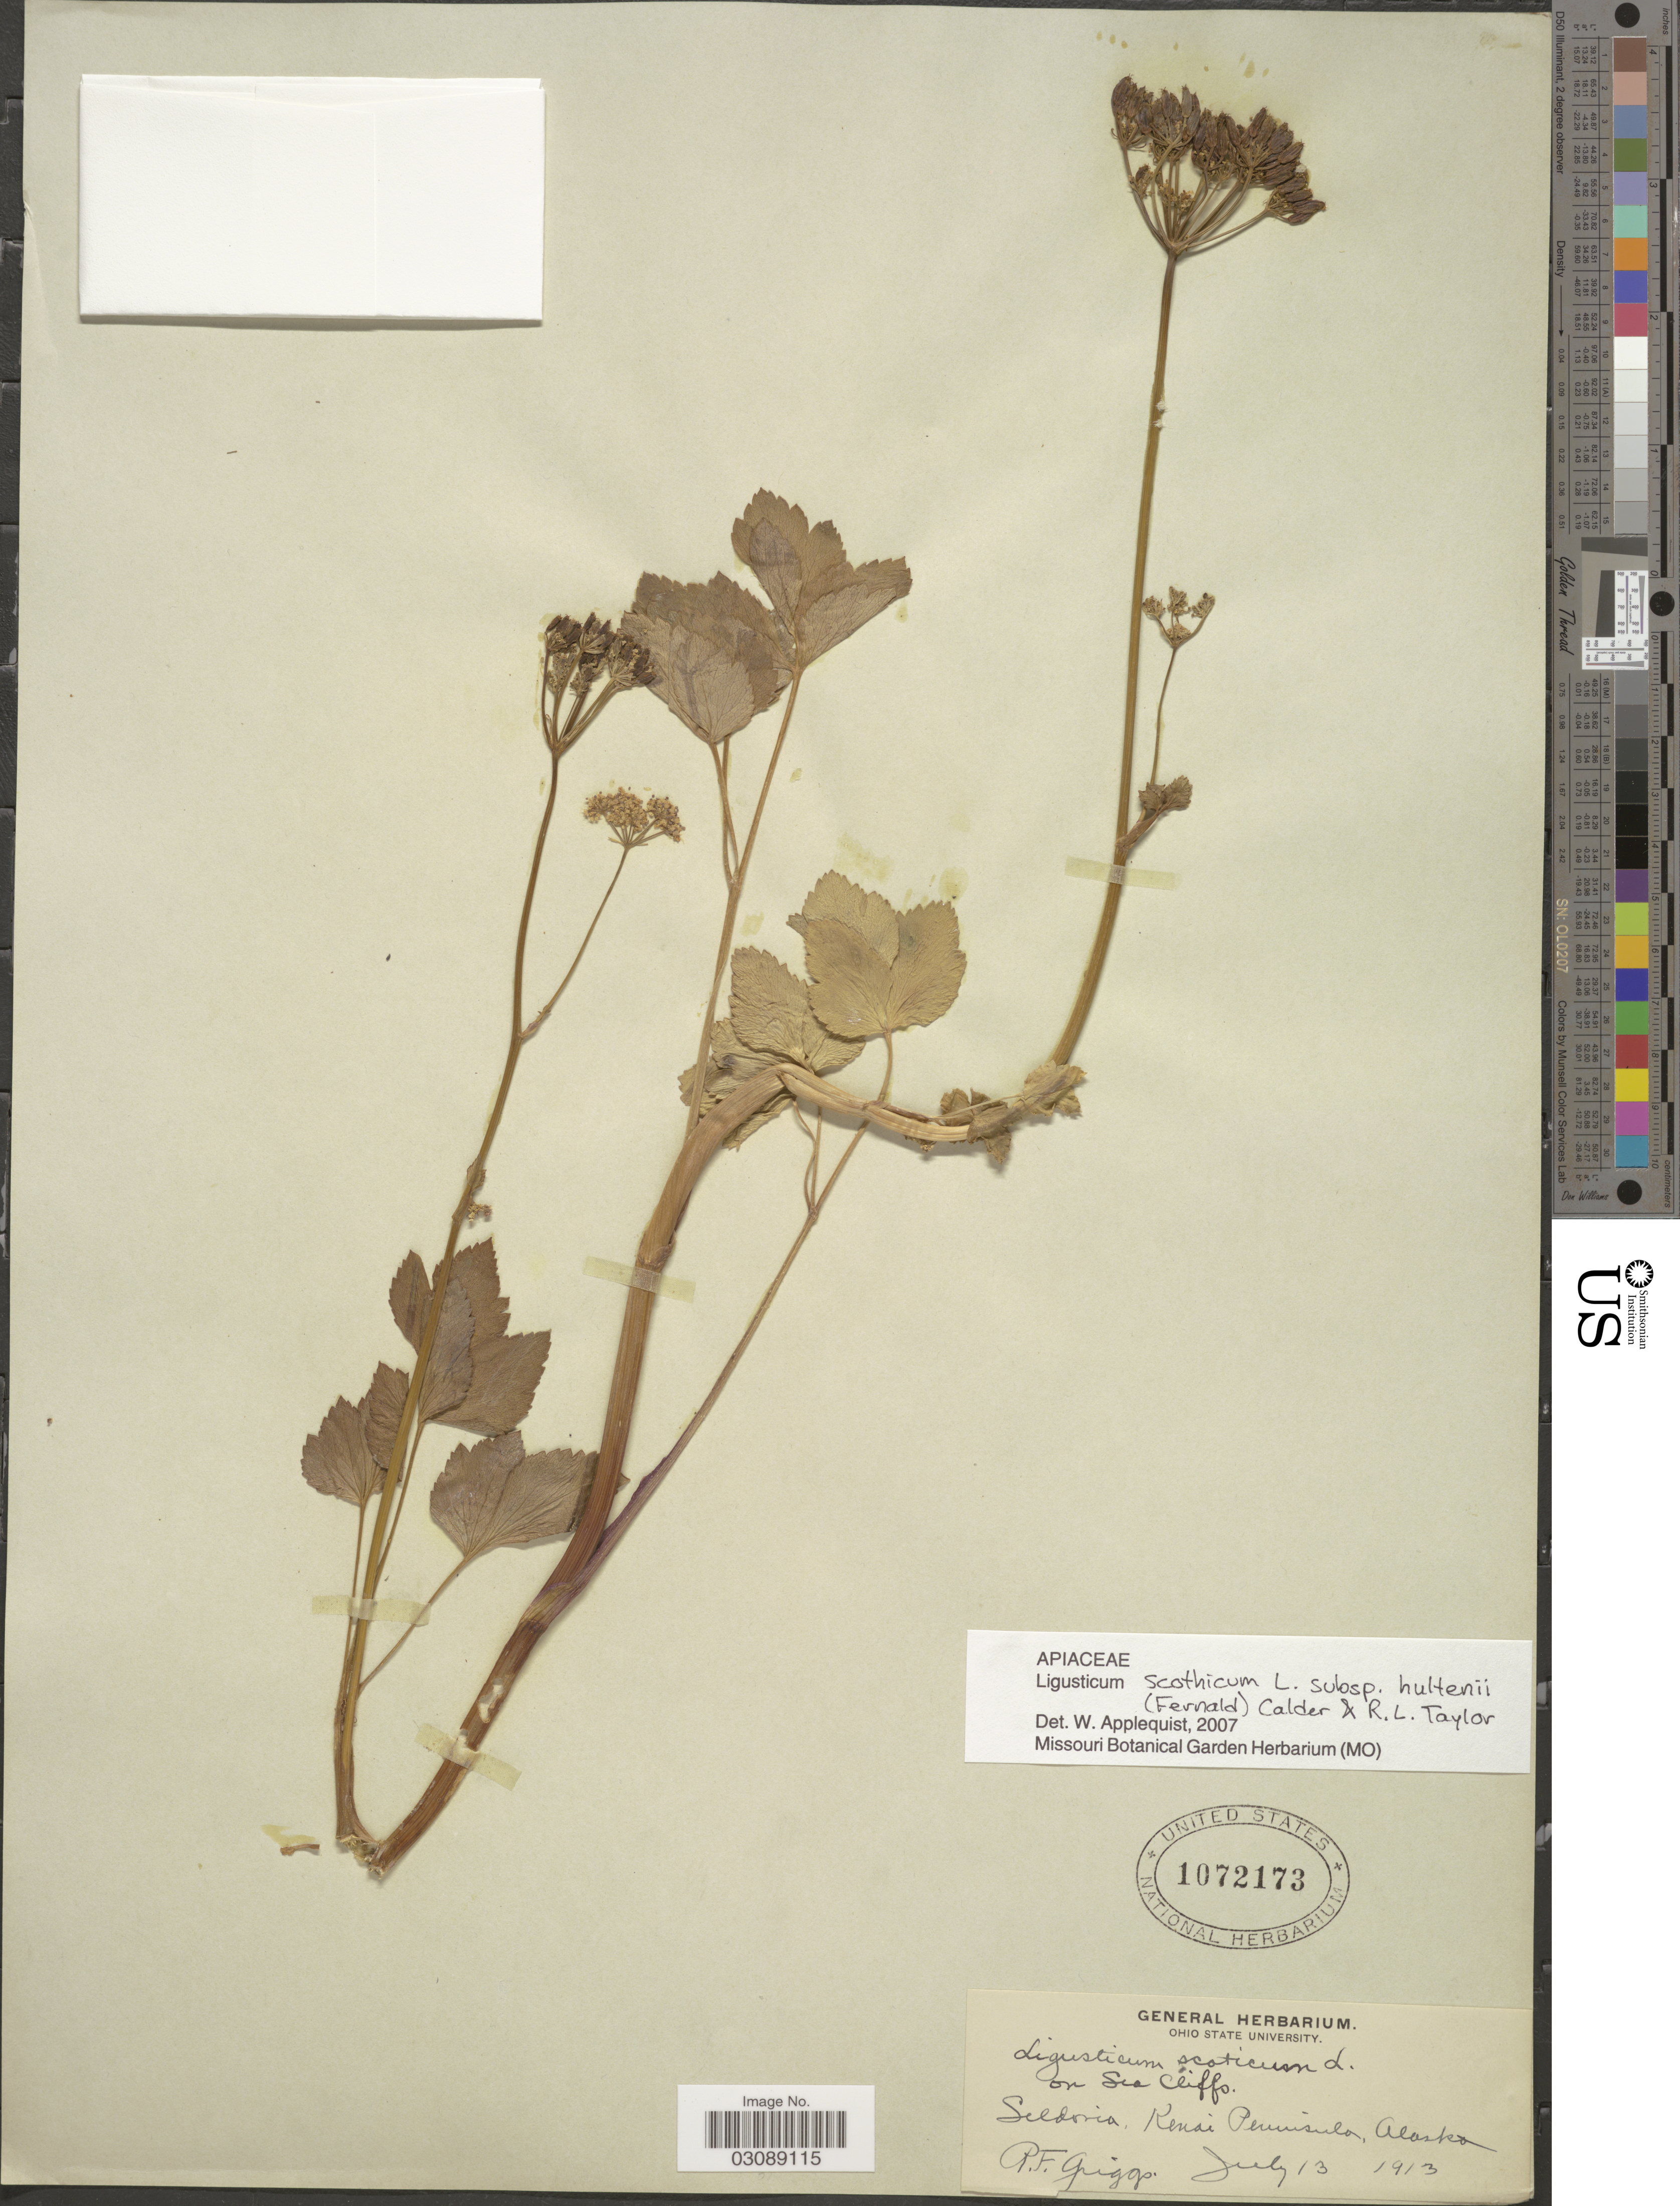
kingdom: Plantae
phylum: Tracheophyta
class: Magnoliopsida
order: Apiales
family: Apiaceae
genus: Ligusticum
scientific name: Ligusticum scoticum subsp. hultenii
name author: (Fernald) Calder & Roy L. Taylor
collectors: R. F. Griggs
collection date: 1913-07-13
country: United States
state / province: Alaska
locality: On Sea Cliffs, Seldoria, Kenai Peninsula.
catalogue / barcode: US 1072173